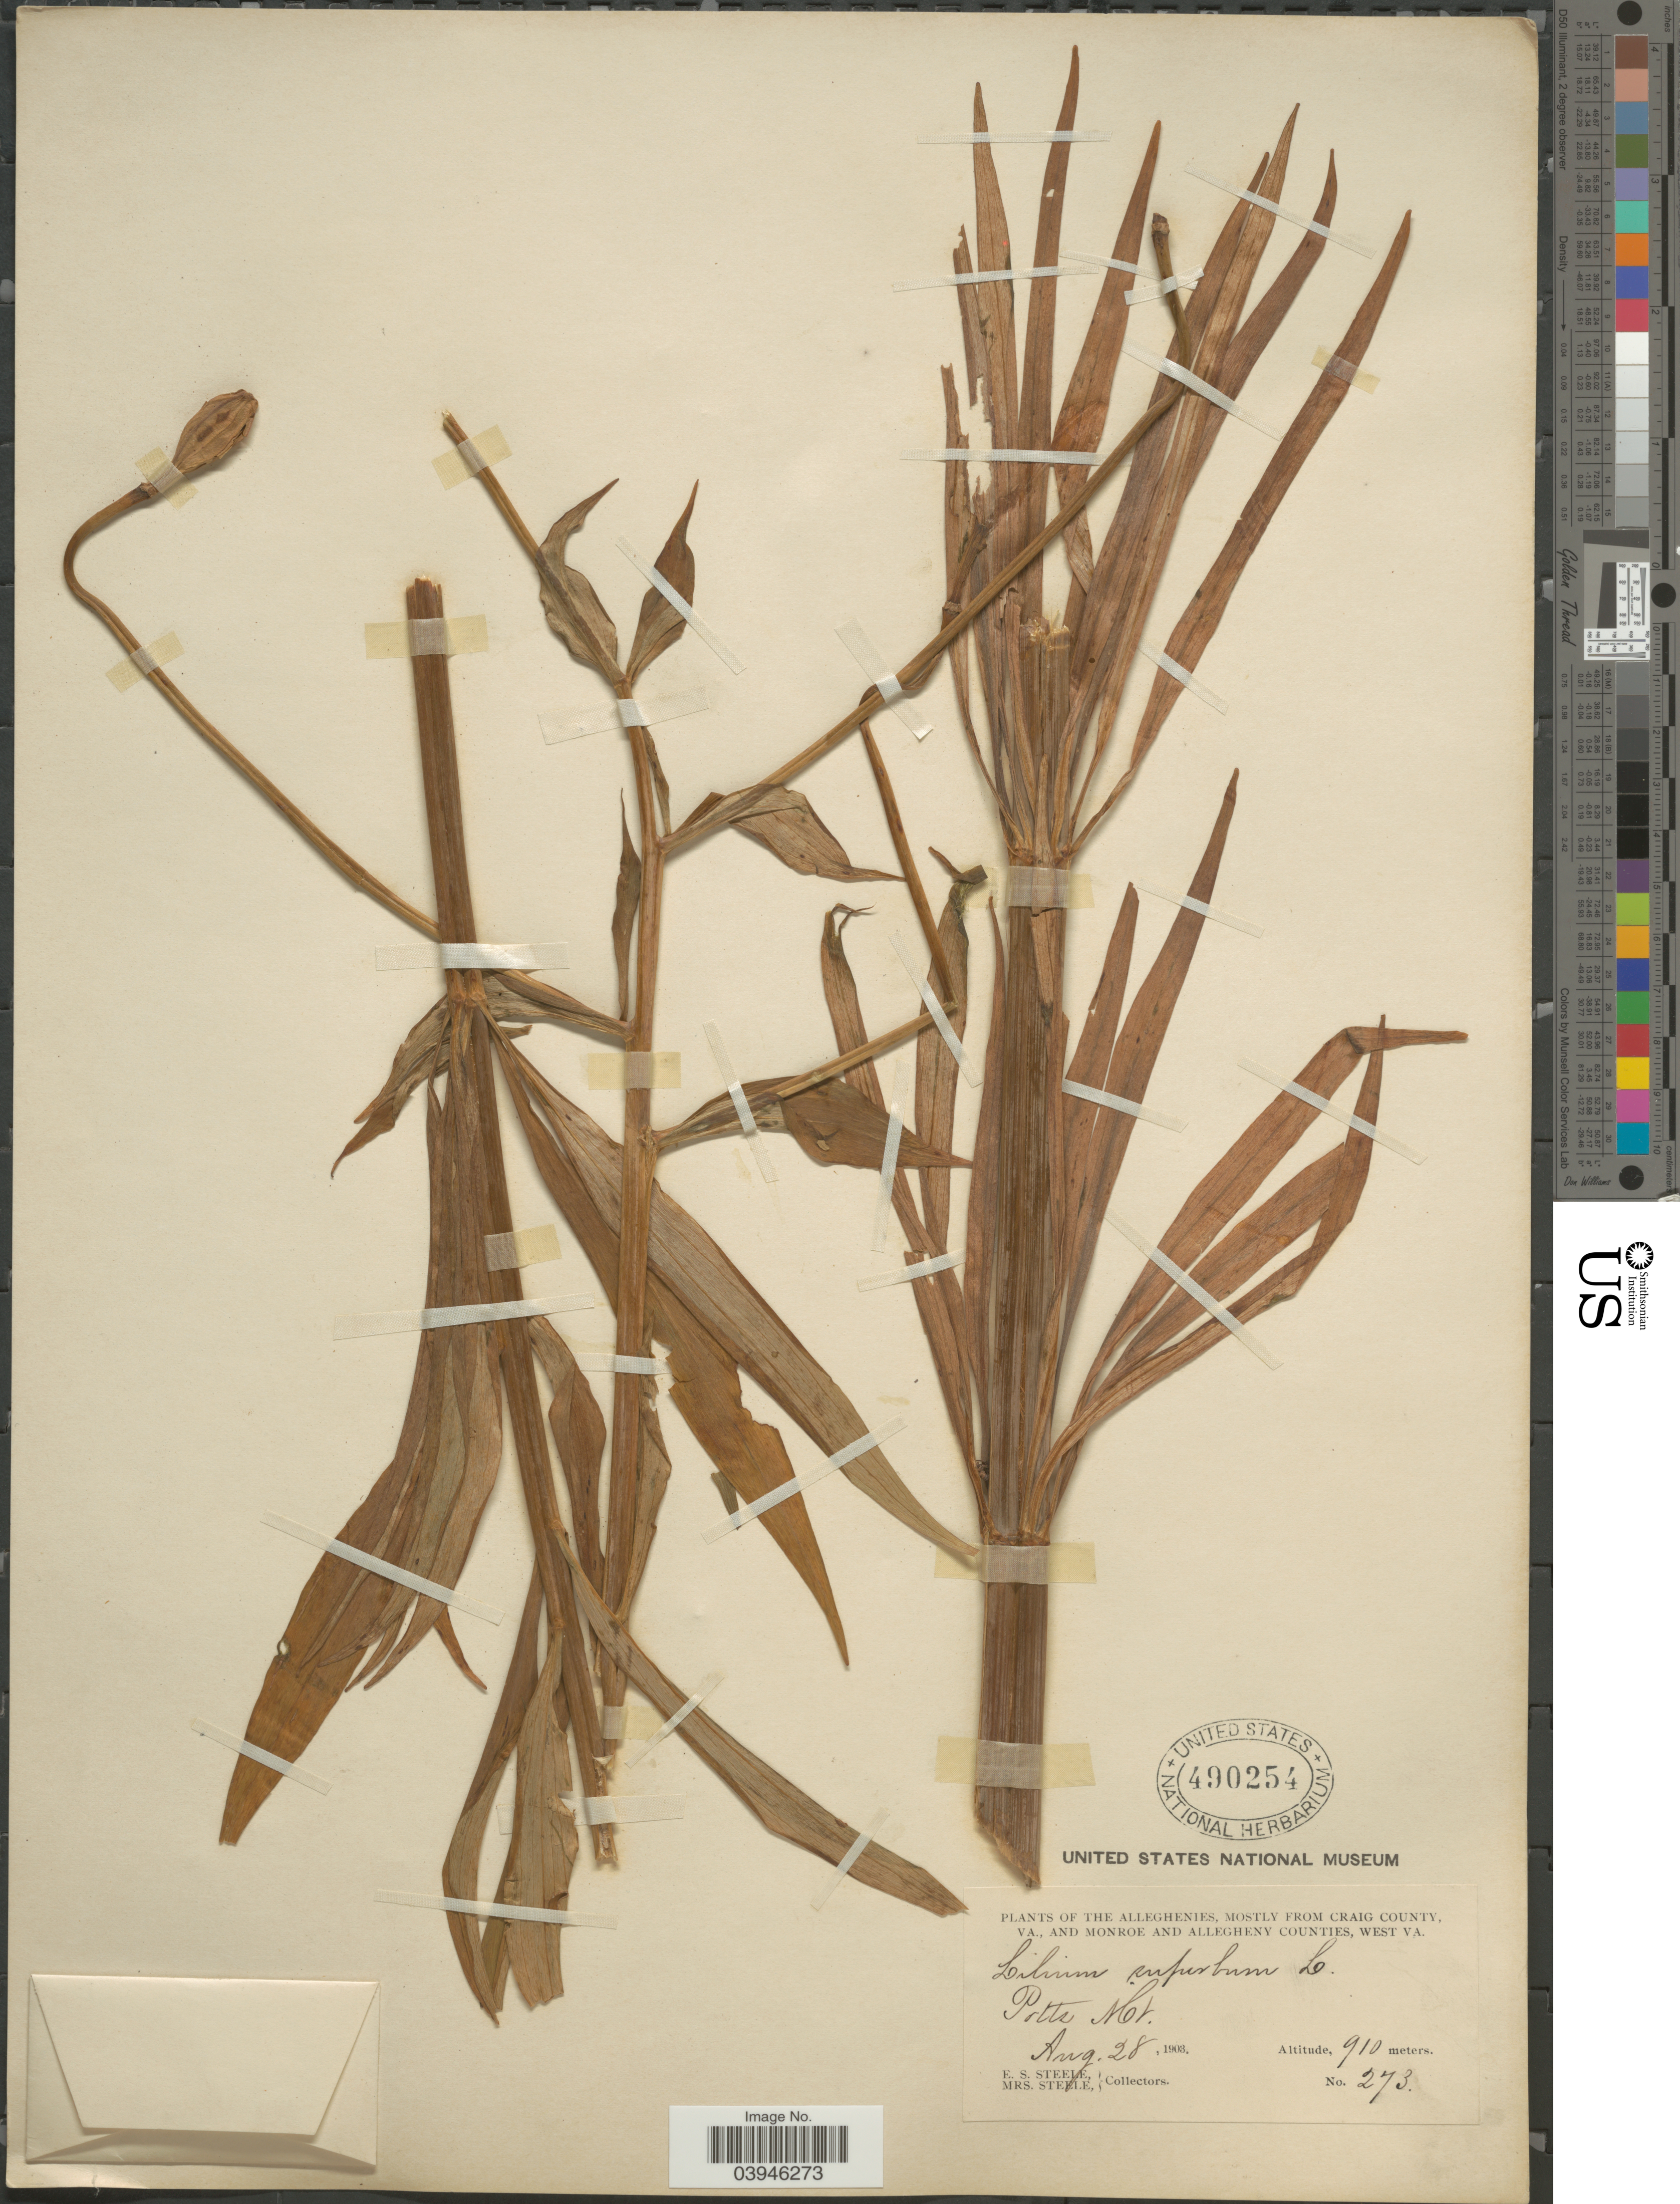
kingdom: Plantae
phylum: Tracheophyta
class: Liliopsida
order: Liliales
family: Liliaceae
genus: Lilium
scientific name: Lilium superbum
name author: L.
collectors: E. Steele & Mrs. E. S. Steele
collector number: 273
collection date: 1903-08-28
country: United States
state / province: Virginia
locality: The Alleghenies, mostly from Craig County, Va., and Monroe and Allegheny Counties, West Va. Potts Mt.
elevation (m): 910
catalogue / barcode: US 490254